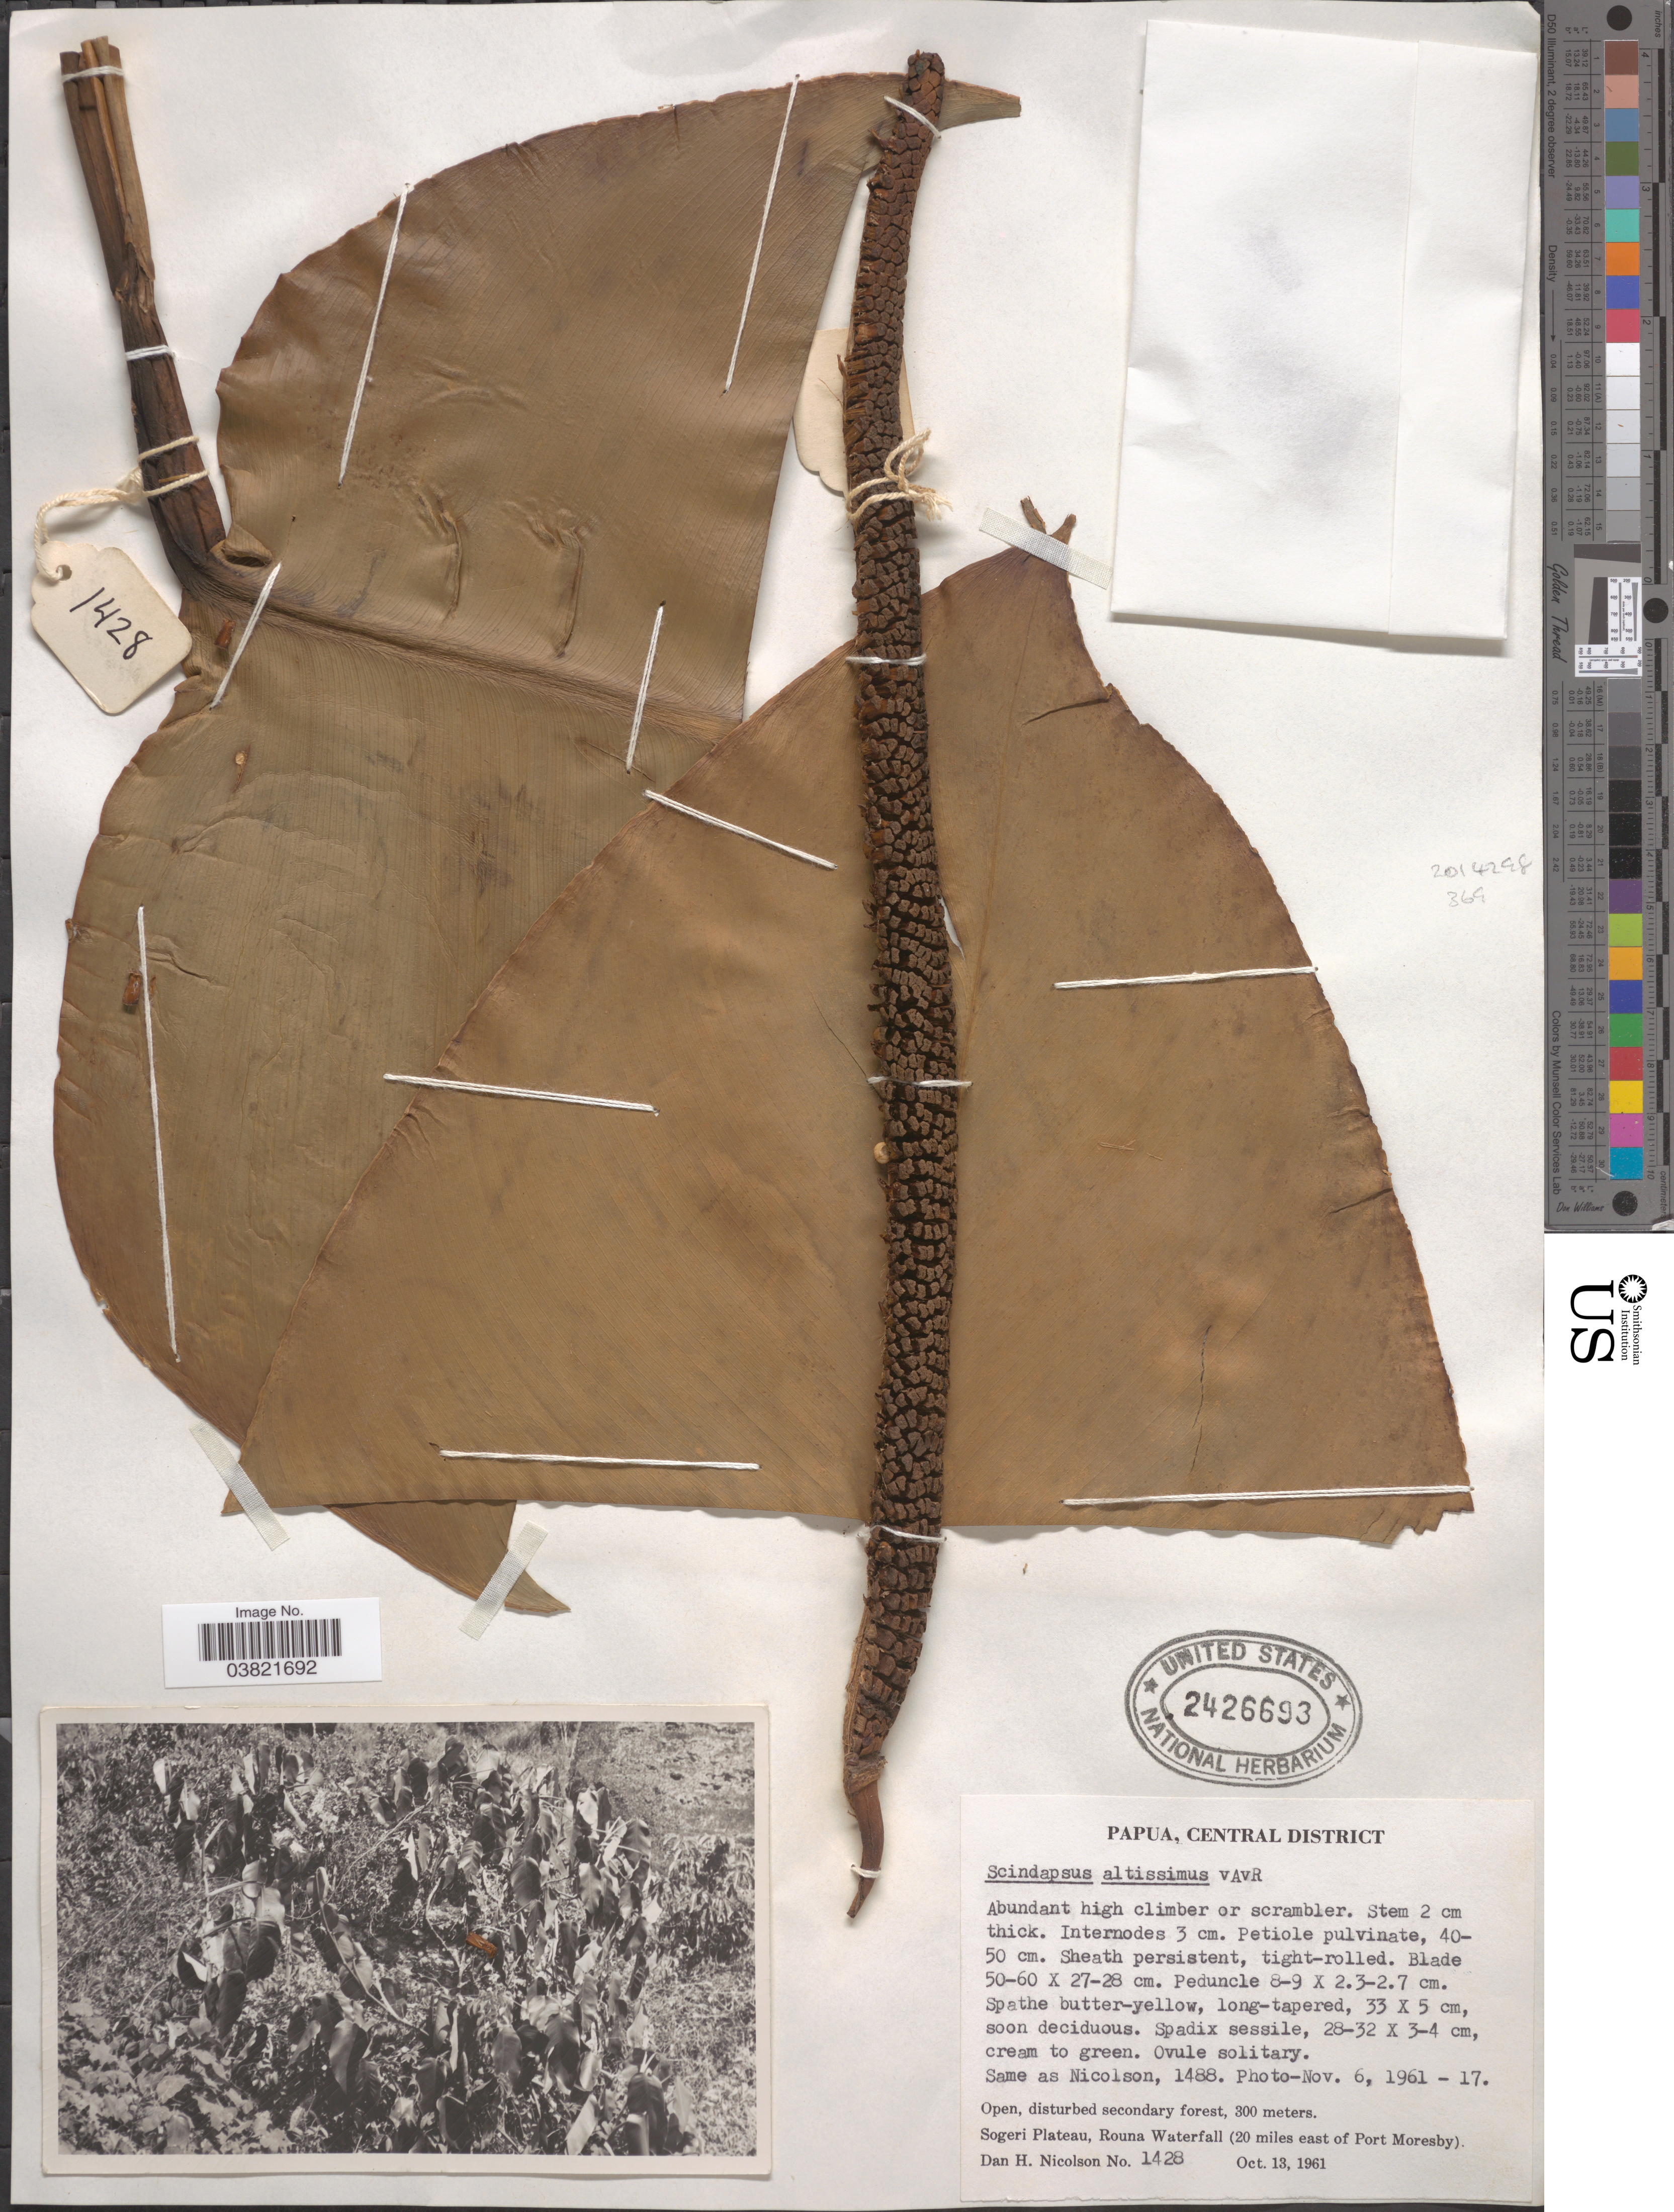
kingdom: Plantae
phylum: Tracheophyta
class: Liliopsida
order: Alismatales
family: Araceae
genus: Scindapsus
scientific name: Scindapsus altissimus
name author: Alderw.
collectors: D. H. Nicolson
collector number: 1428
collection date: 1961-10-13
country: Papua New Guinea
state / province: Central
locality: Papua, Central District. Open, disturbed secondary forest, Sogeri Plateau, Rouna Waterfall (20 miles east of Port Moresby).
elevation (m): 300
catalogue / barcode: US 2426693